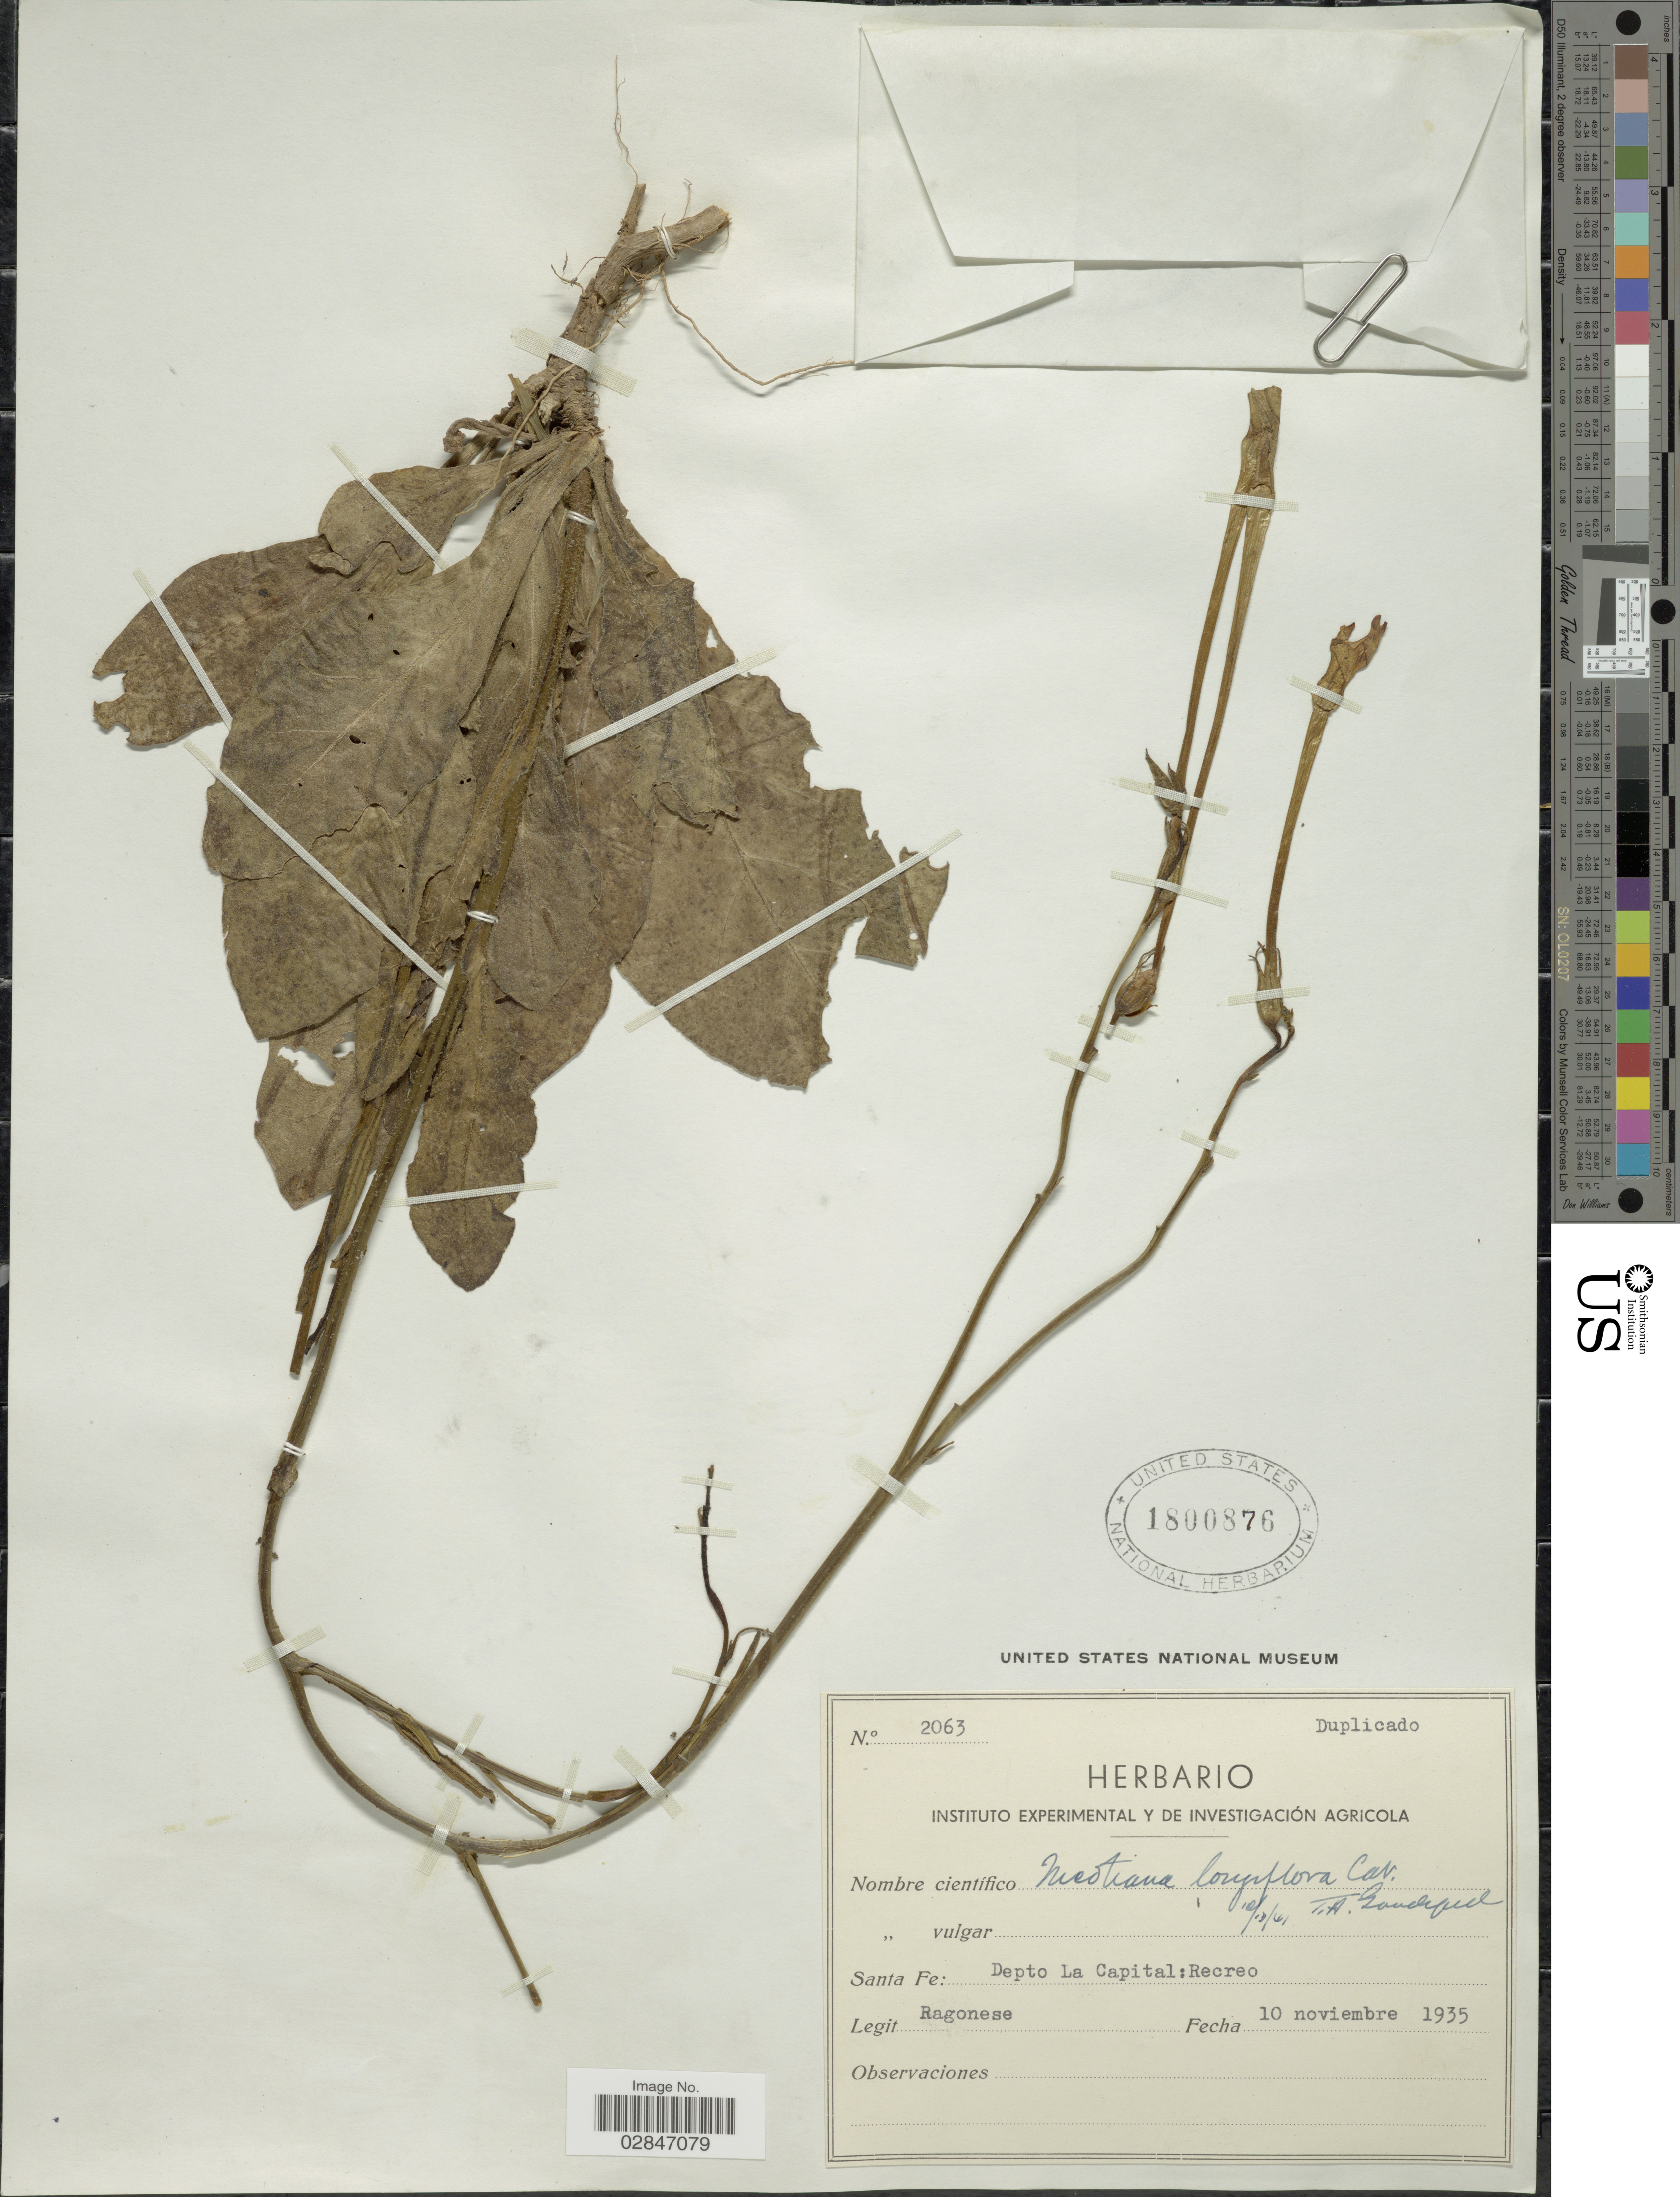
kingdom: Plantae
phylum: Tracheophyta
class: Magnoliopsida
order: Solanales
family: Solanaceae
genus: Nicotiana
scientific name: Nicotiana longiflora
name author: Cav.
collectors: Ragonese, --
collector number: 2063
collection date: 1935-11-10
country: Argentina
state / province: Santa Fe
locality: Santa Fe: Depto La Capital: Recreo.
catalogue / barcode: US 1800876